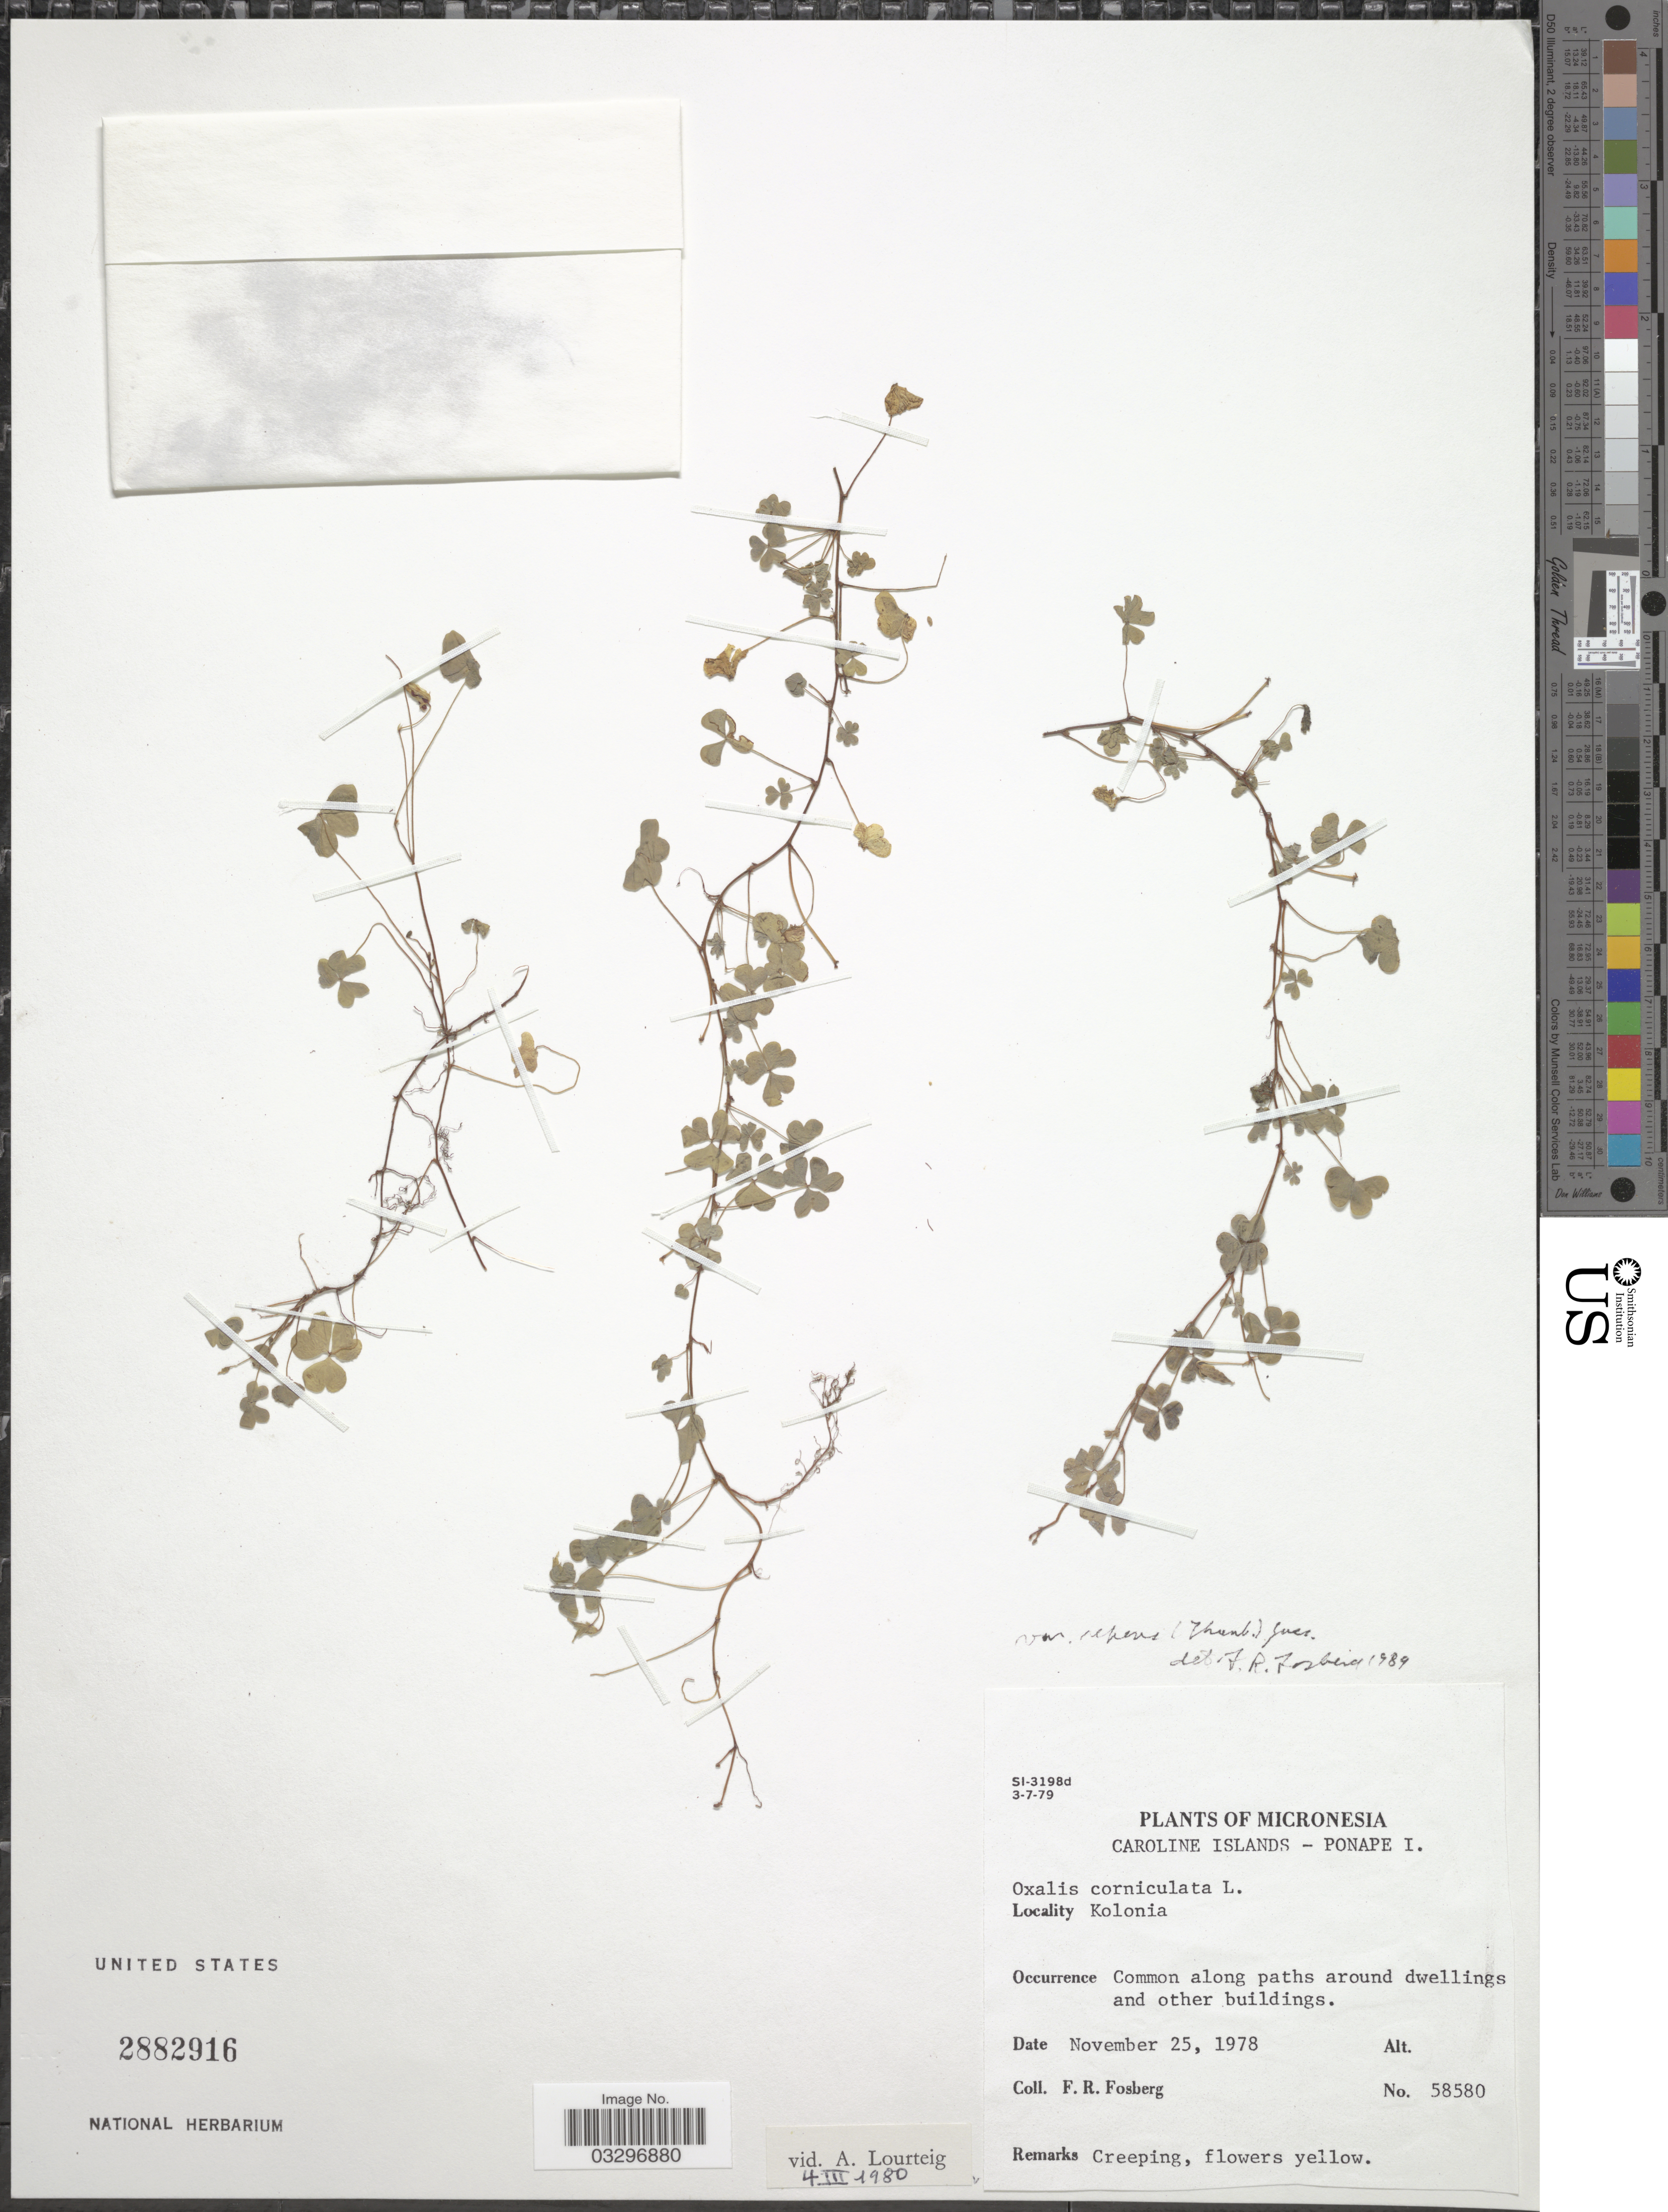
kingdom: Plantae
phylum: Tracheophyta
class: Magnoliopsida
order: Oxalidales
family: Oxalidaceae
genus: Oxalis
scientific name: Oxalis corniculata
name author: L.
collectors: F. R. Fosberg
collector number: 58580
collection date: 1978-11-25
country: Micronesia, Federated States of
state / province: Pohnpei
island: Pohnpei [Ponape]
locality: Micronesia. Caroline Islands - Ponape I. Kolonia.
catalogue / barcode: US 2882916